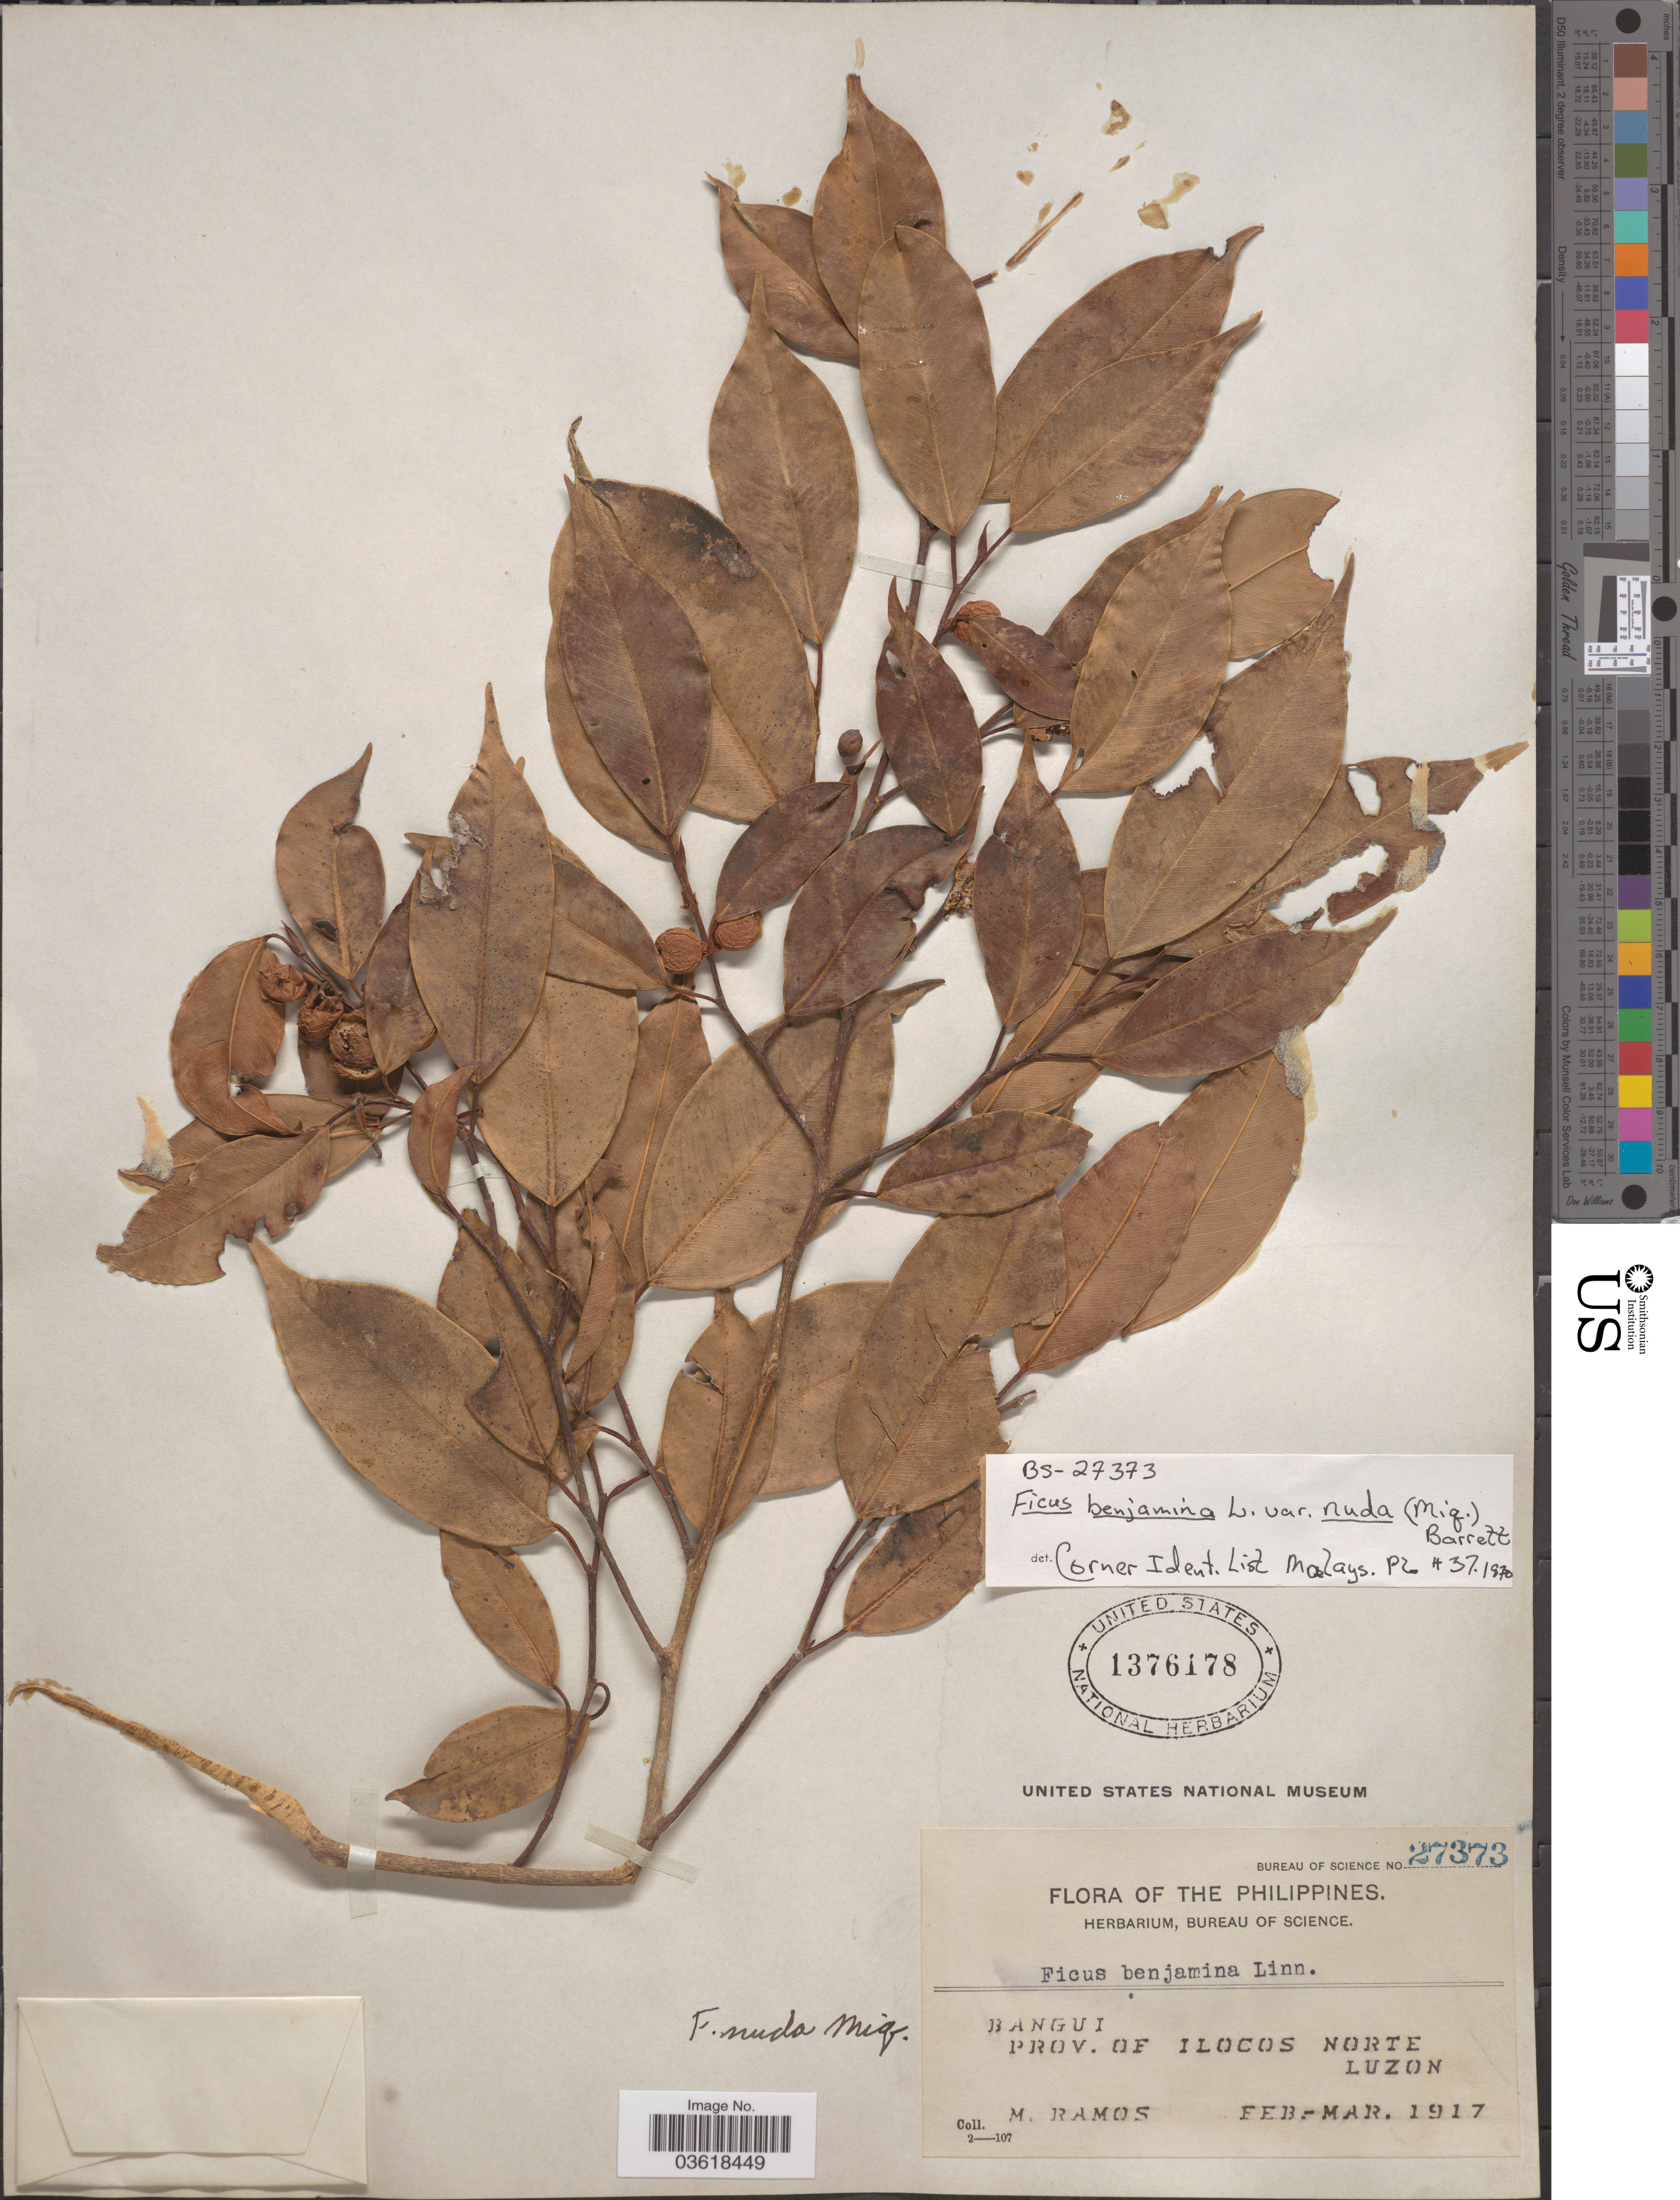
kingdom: Plantae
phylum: Tracheophyta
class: Magnoliopsida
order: Rosales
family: Moraceae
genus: Ficus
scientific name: Ficus benjamina var. nuda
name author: (Miq.) Barrett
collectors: M. Ramos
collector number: Bureau of Science 27373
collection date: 1917-02/1917-03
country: Philippines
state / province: Ilocos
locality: Bangui. Prov. of Ilocos Norte. Luzon.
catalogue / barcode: US 1376178